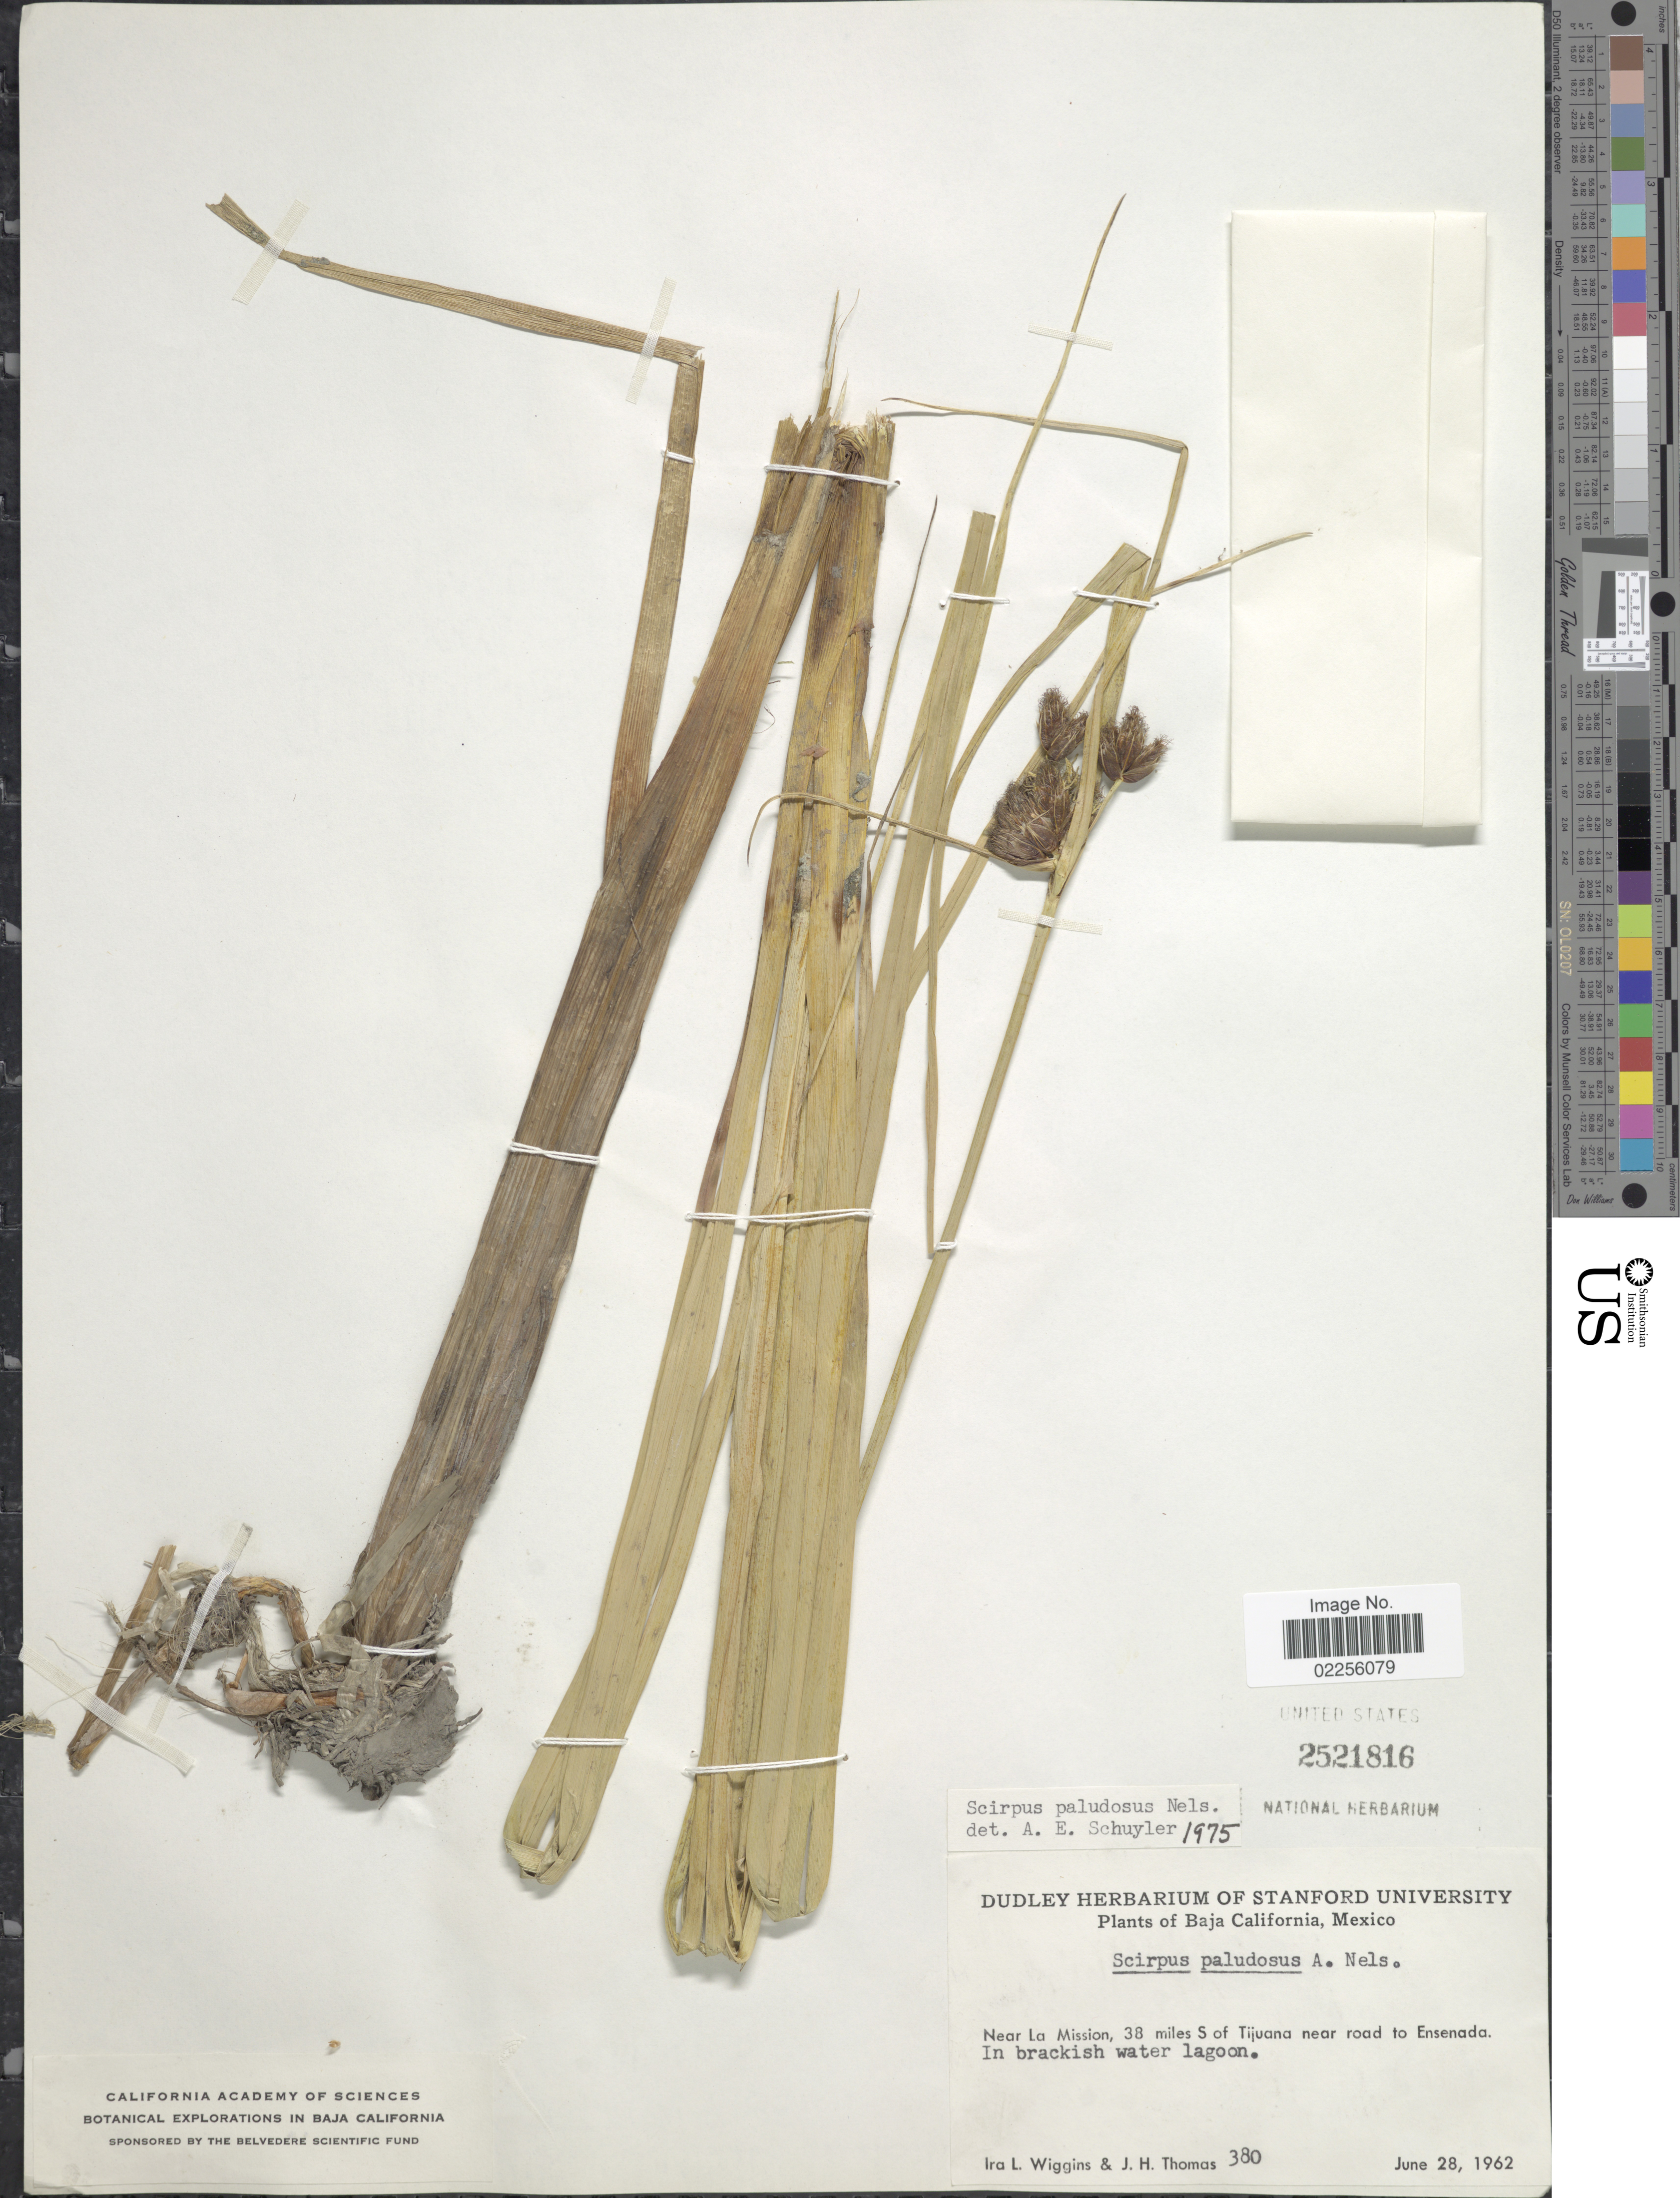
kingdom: Plantae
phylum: Tracheophyta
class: Liliopsida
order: Poales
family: Cyperaceae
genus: Bolboschoenus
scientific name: Bolboschoenus maritimus subsp. paludosus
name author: (A. Nelson) T. Koyama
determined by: Strong, M. T., (US), Smithsonian Institution - National Museum of Natural History (UNITED STATES)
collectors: I. L. Wiggins & J. H. Thomas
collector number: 380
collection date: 1962-06-28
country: Mexico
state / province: Baja California Norte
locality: Near La Mission, 38 miles S of Tijuana near road to Ensenada. In brackish water lagoon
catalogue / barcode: US 2521816